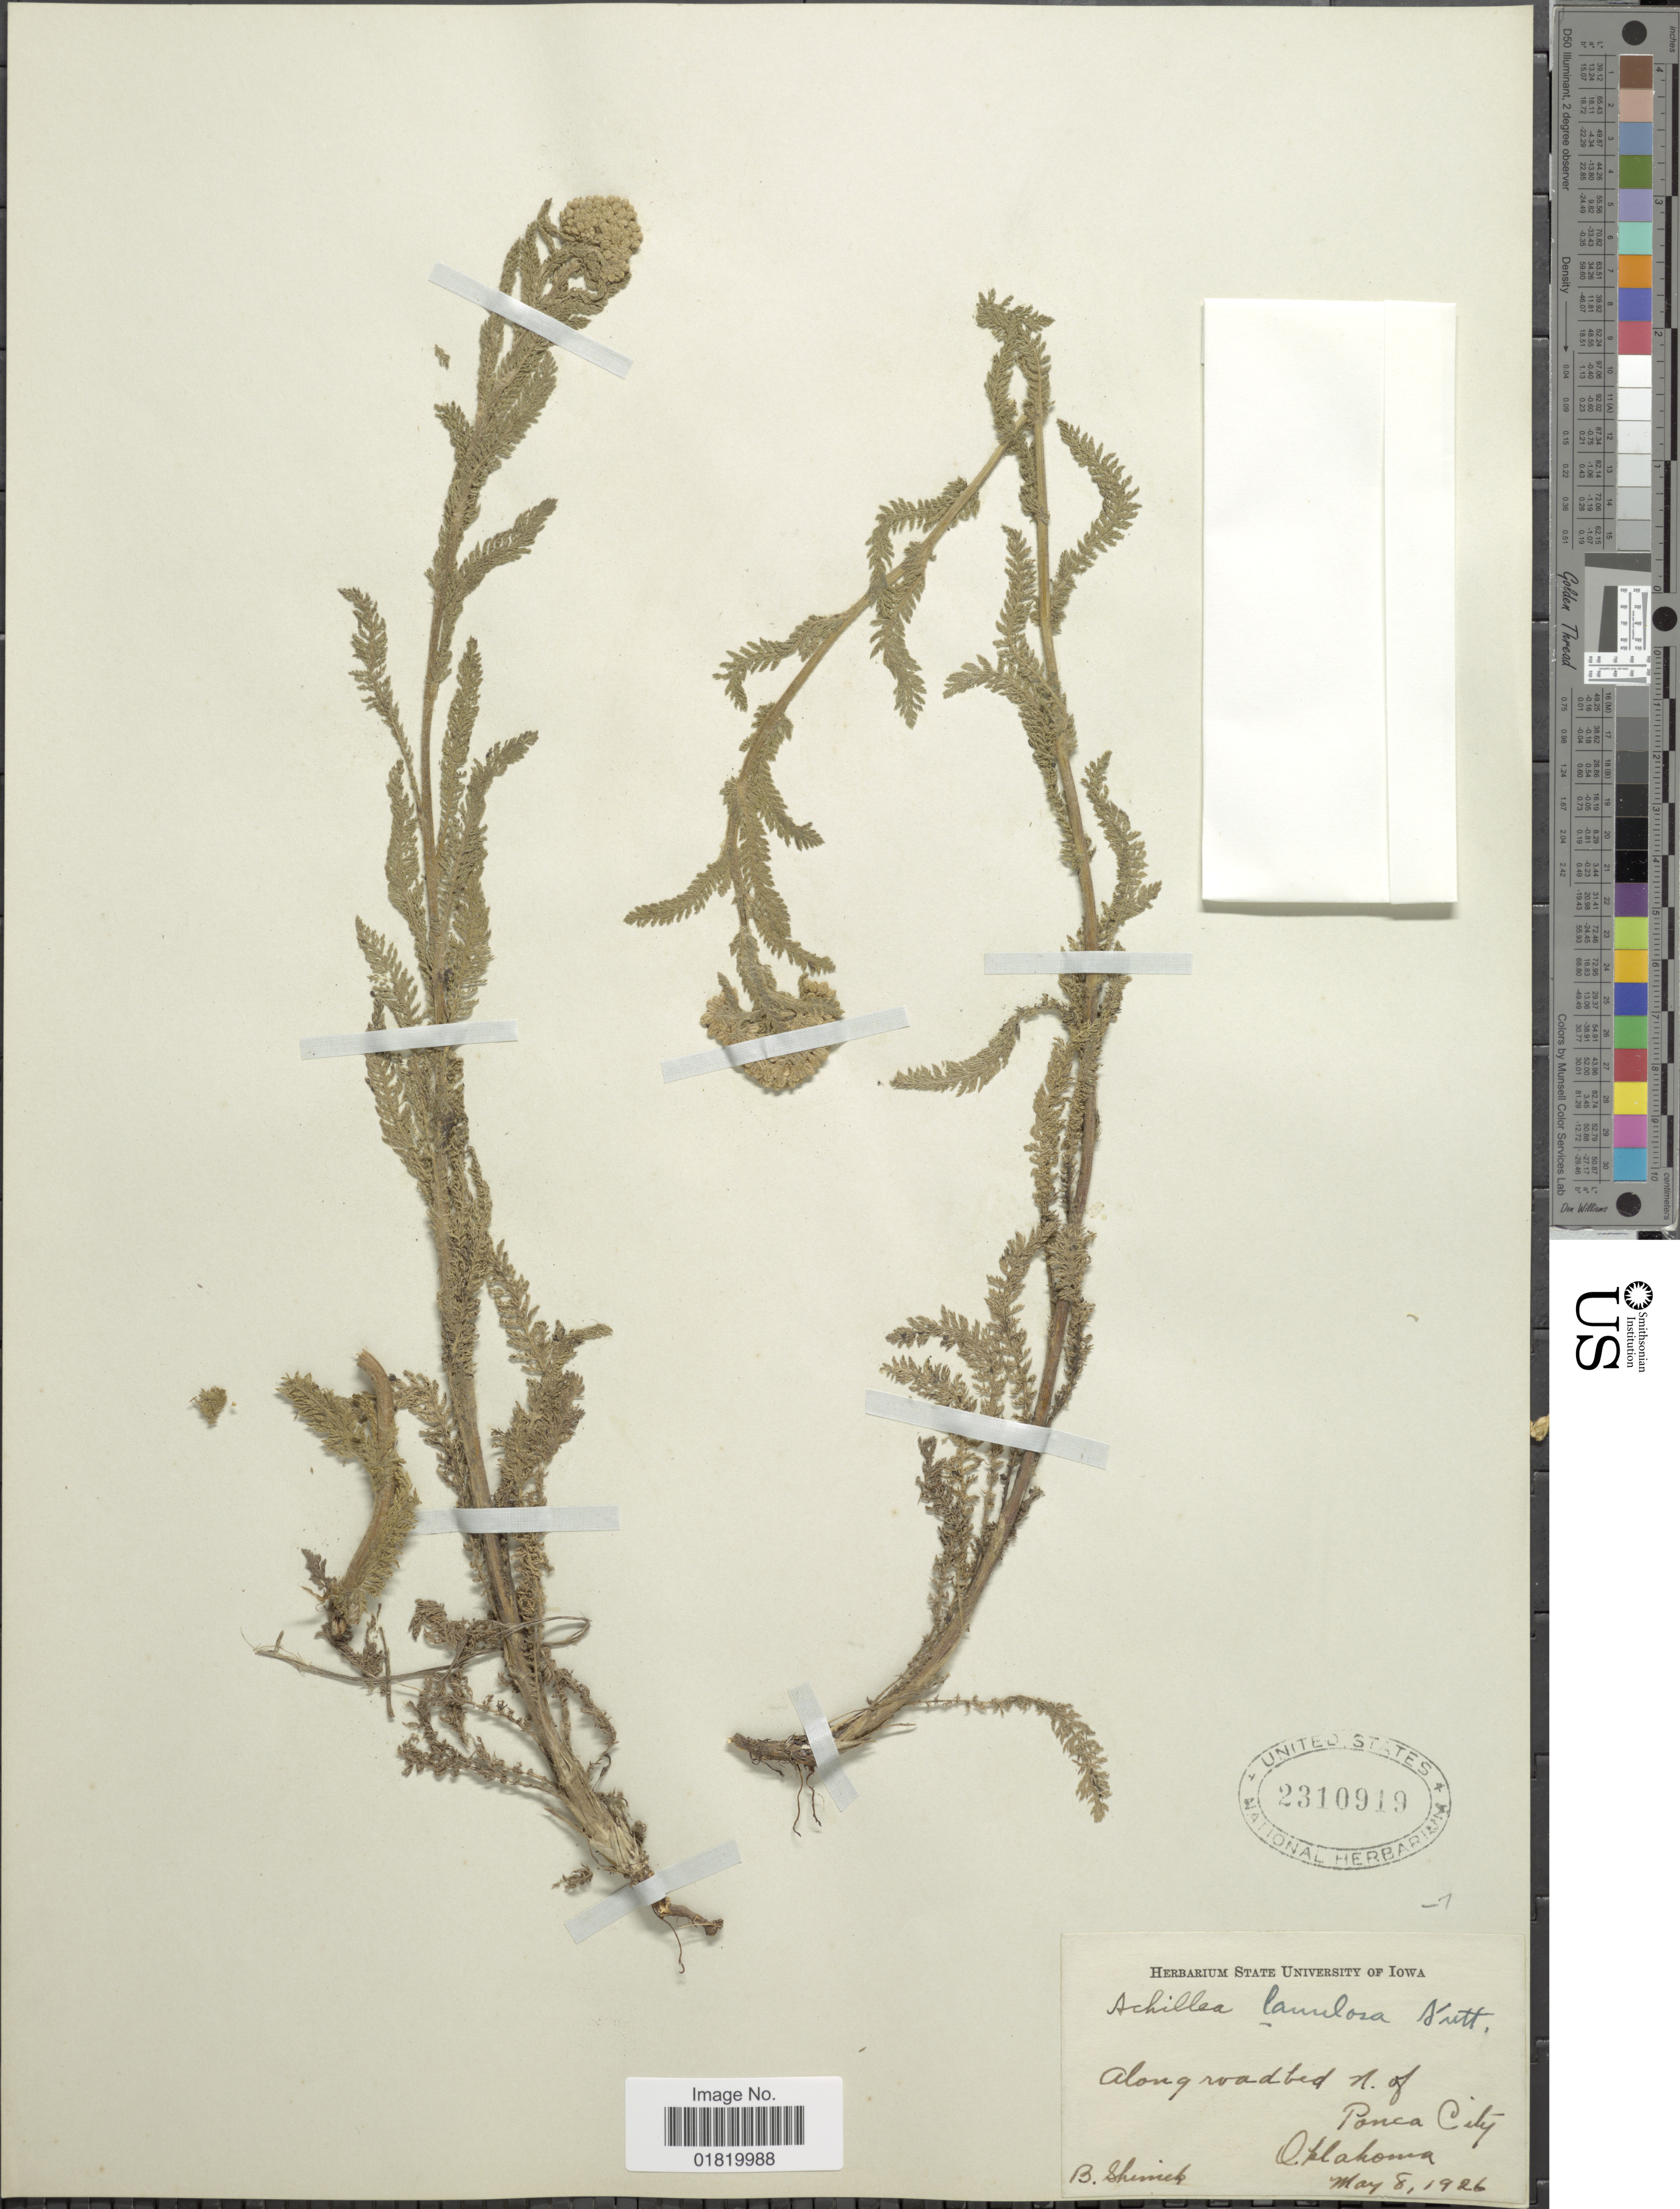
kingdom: Plantae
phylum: Tracheophyta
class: Magnoliopsida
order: Asterales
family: Asteraceae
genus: Achillea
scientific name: Achillea lanulosa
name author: Nutt.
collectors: B. Shinick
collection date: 1926-05-08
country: United States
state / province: Oklahoma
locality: Along roadbed N. of Ponca City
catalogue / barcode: US 2310919